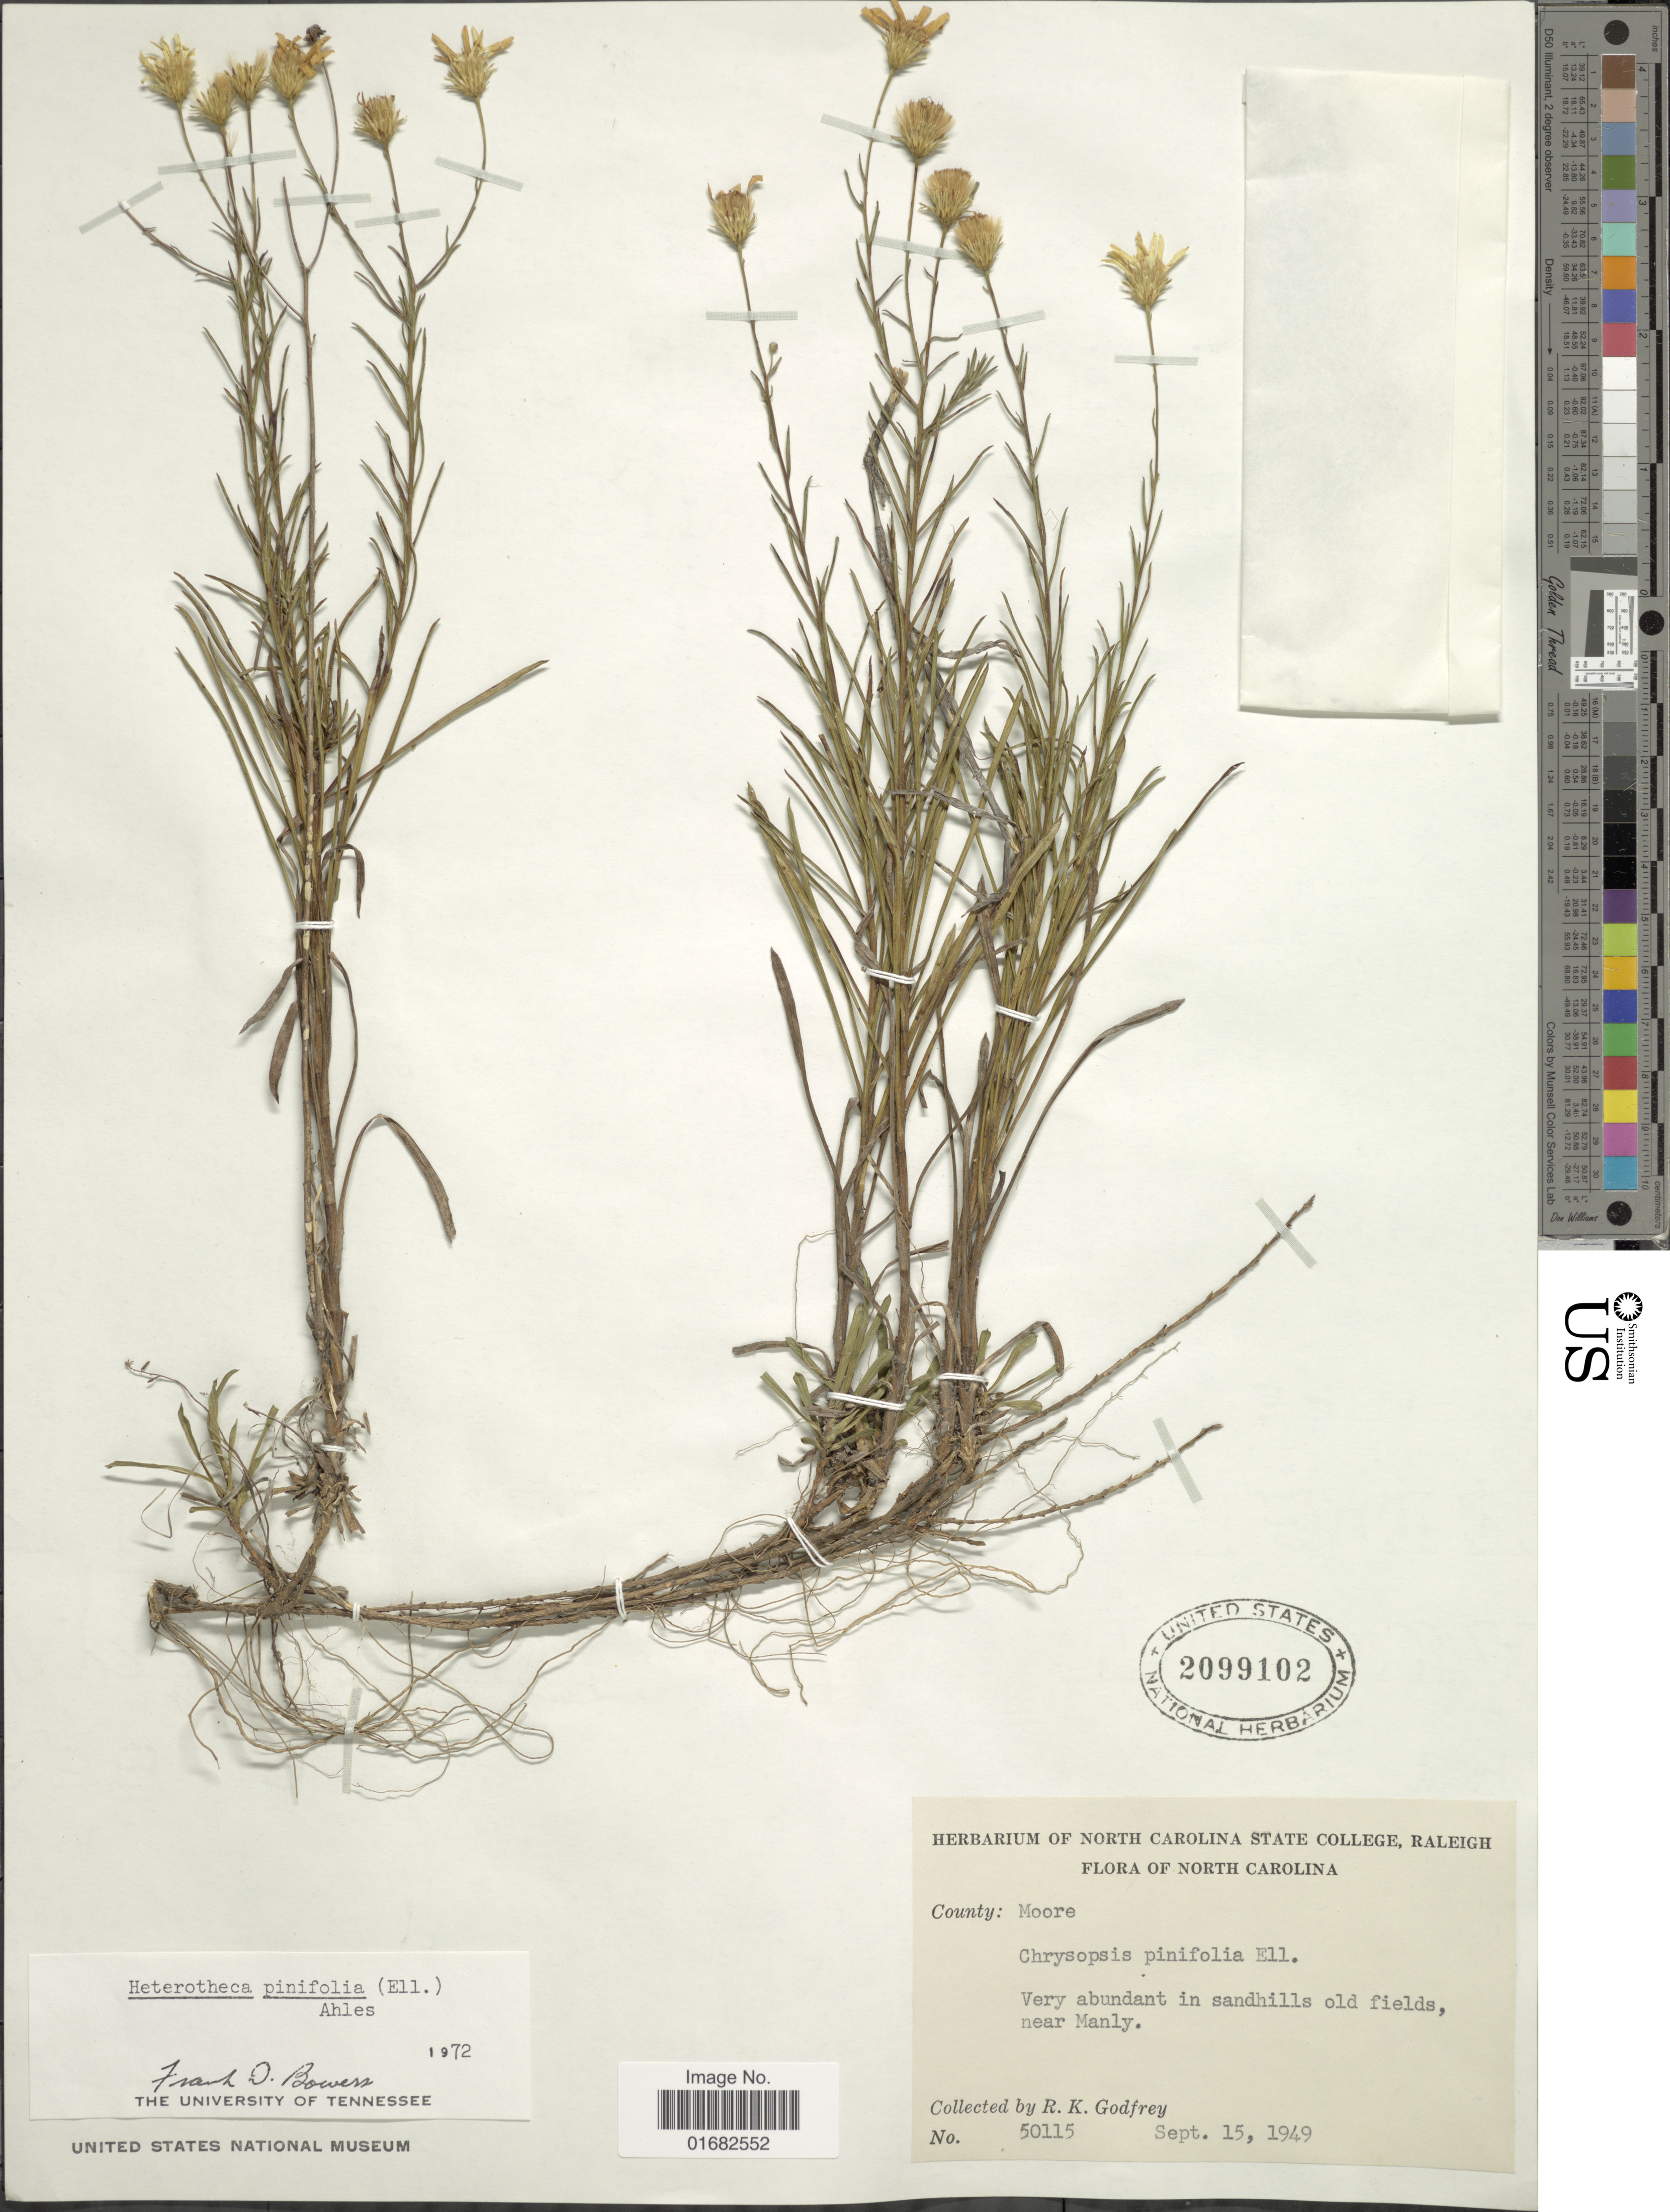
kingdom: Plantae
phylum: Tracheophyta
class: Magnoliopsida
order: Asterales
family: Asteraceae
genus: Heterotheca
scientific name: Heterotheca pinifolia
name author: (Elliott) H.E. Ahles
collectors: R. K. Godfrey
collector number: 50115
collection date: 1949-09-15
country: United States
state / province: North Carolina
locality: County: Moore. Near Manly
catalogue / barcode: US 2099102